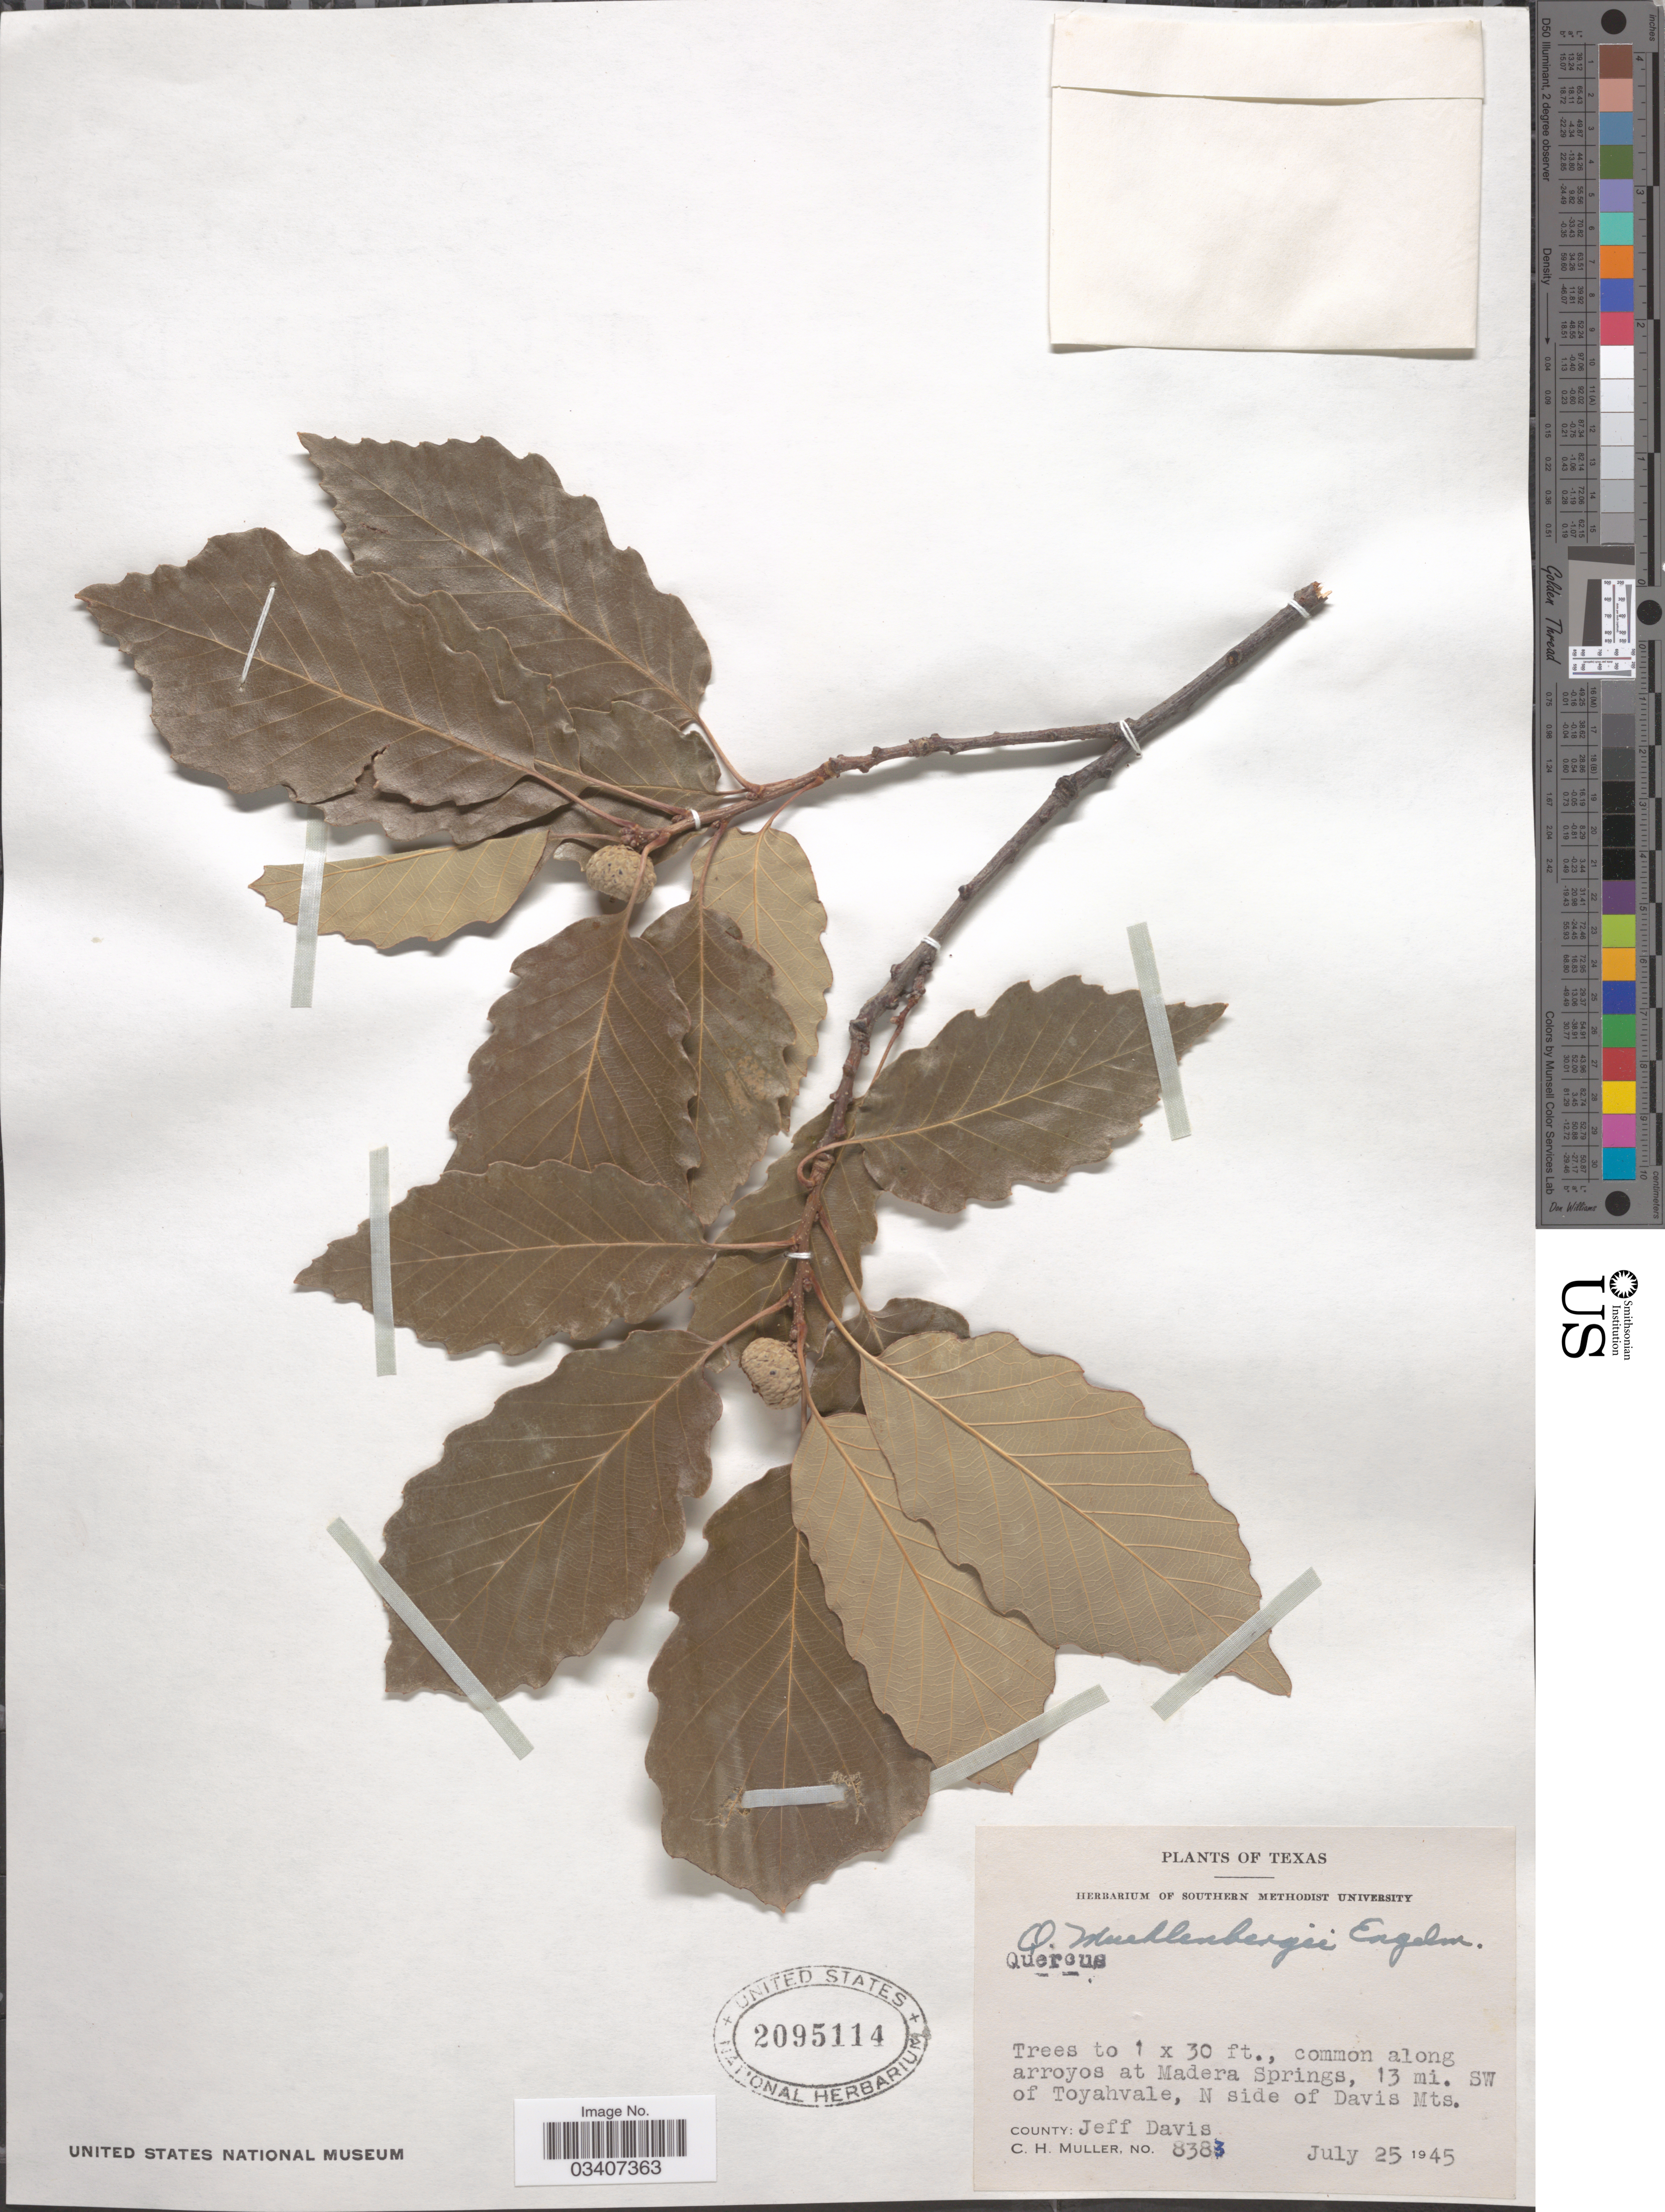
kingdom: Plantae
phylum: Tracheophyta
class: Magnoliopsida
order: Fagales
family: Fagaceae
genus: Quercus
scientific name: Quercus muehlenbergii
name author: Engelm.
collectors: C. H. Mueller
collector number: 8383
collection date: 1945-07-25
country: United States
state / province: Texas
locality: Along arroyos at Madera Springs, 13 mi. SW of Toyahvale, N side of Davis Mts. County: Jeff Davis.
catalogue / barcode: US 2095114